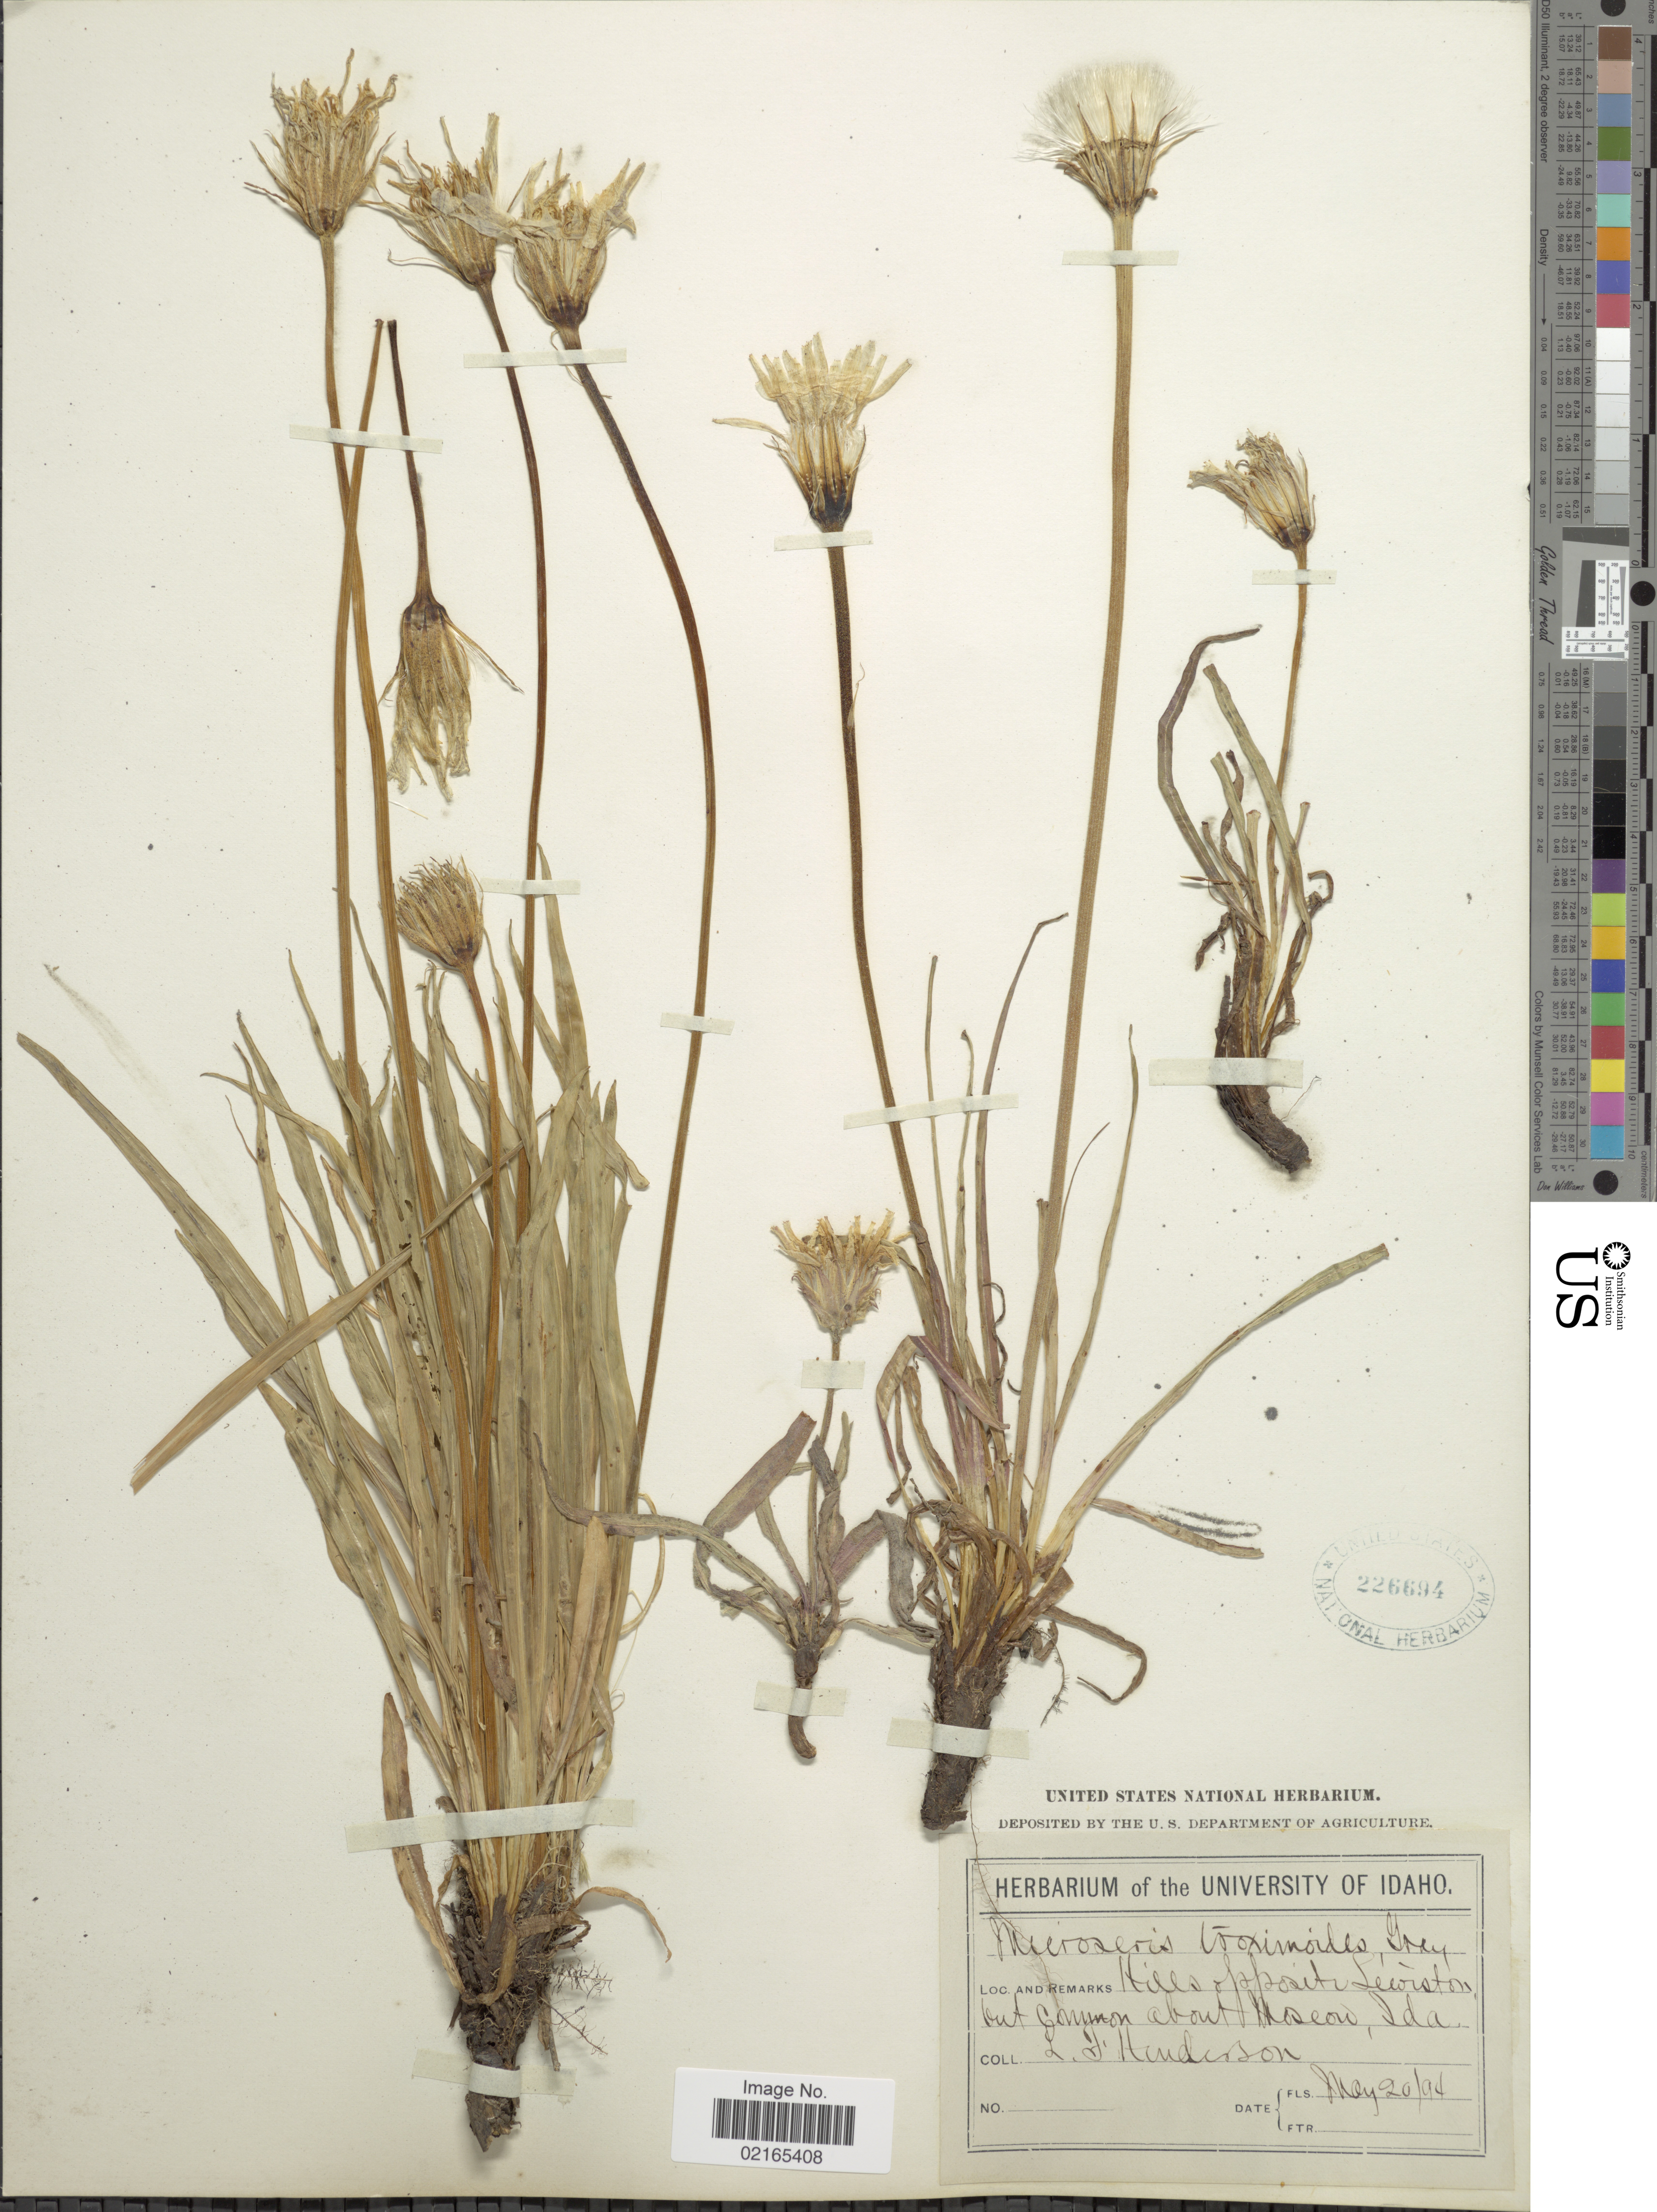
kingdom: Plantae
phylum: Tracheophyta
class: Magnoliopsida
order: Asterales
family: Asteraceae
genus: Nothocalais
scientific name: Nothocalais troximoides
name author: (A. Gray) Greene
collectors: L. Huderson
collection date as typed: Transcribed d/m/y: 20/5/94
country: United States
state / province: Idaho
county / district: Nez Perce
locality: Hills opposite Lewsiton, but common about Moscow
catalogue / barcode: US 226694